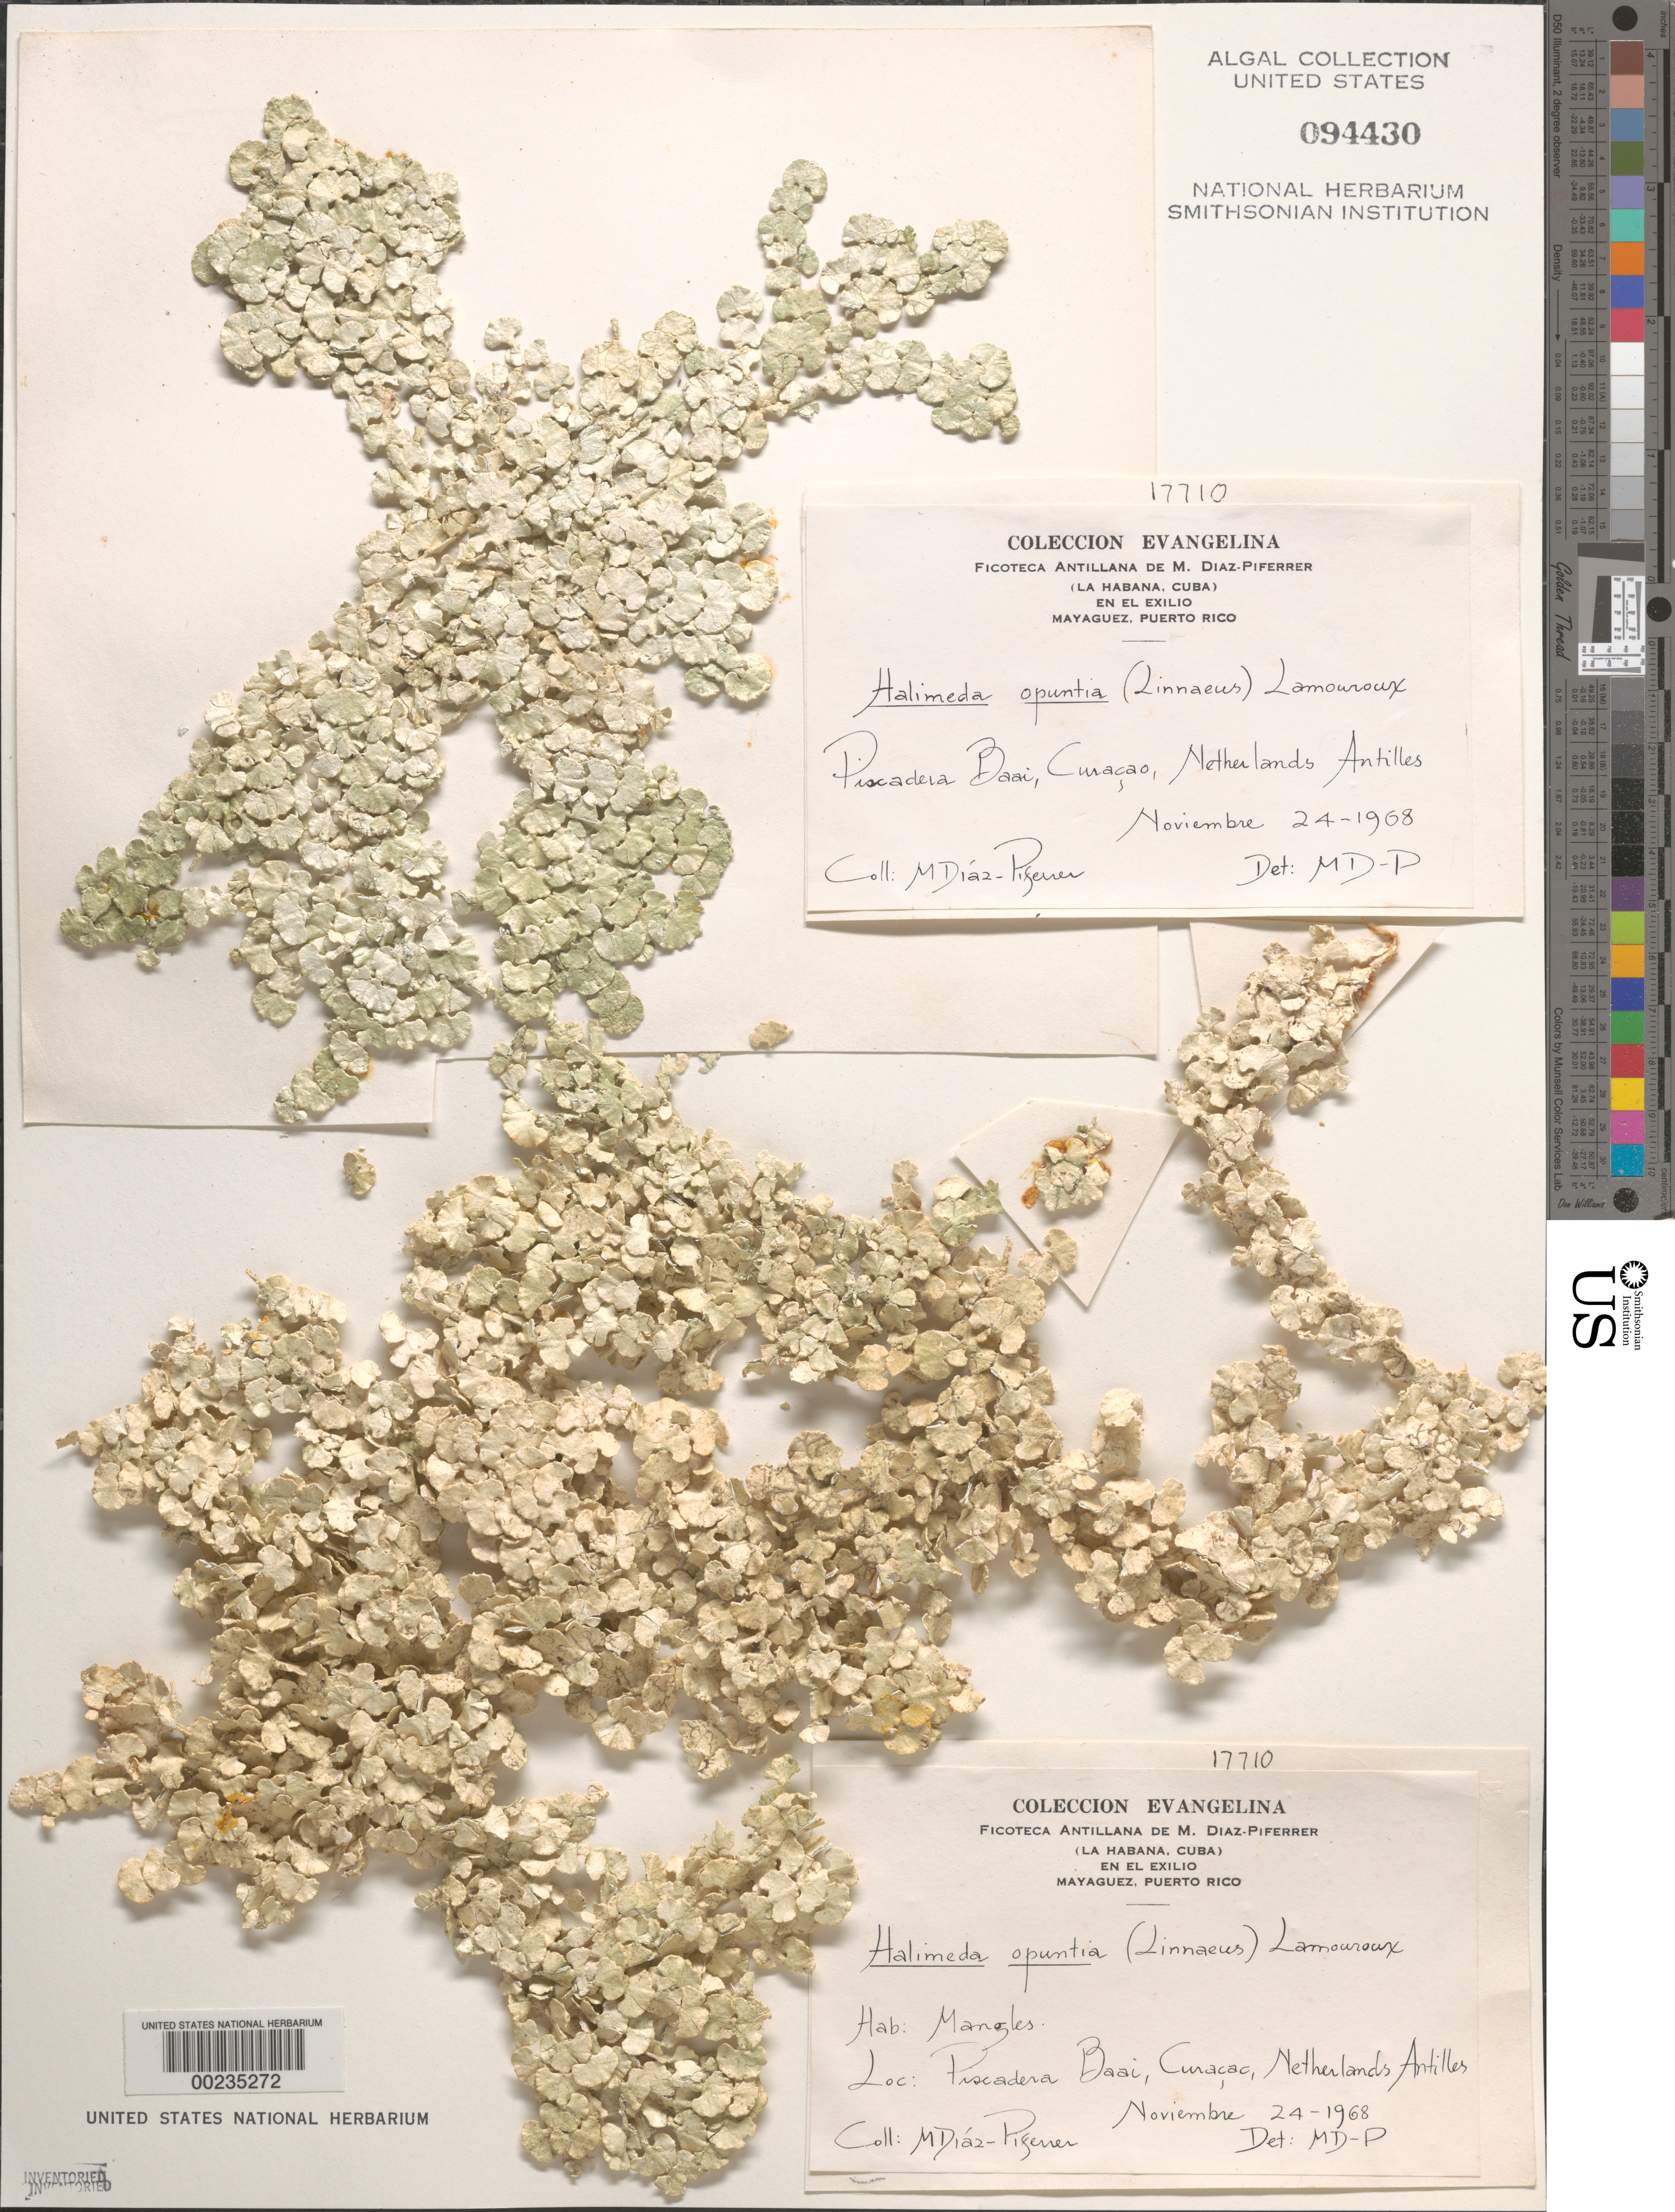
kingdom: Plantae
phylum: Chlorophyta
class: Ulvophyceae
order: Bryopsidales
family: Halimedaceae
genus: Halimeda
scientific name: Halimeda opuntia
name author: (L.) J.V.Lamouroux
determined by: Diaz-Piferrer, M.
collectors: M. Diaz-Piferrer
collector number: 17710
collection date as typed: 24 Nov 1968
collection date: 1968-11-24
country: Curaçao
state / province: ABC Islands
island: Curaçao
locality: Piscadera Bay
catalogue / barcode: US 94430